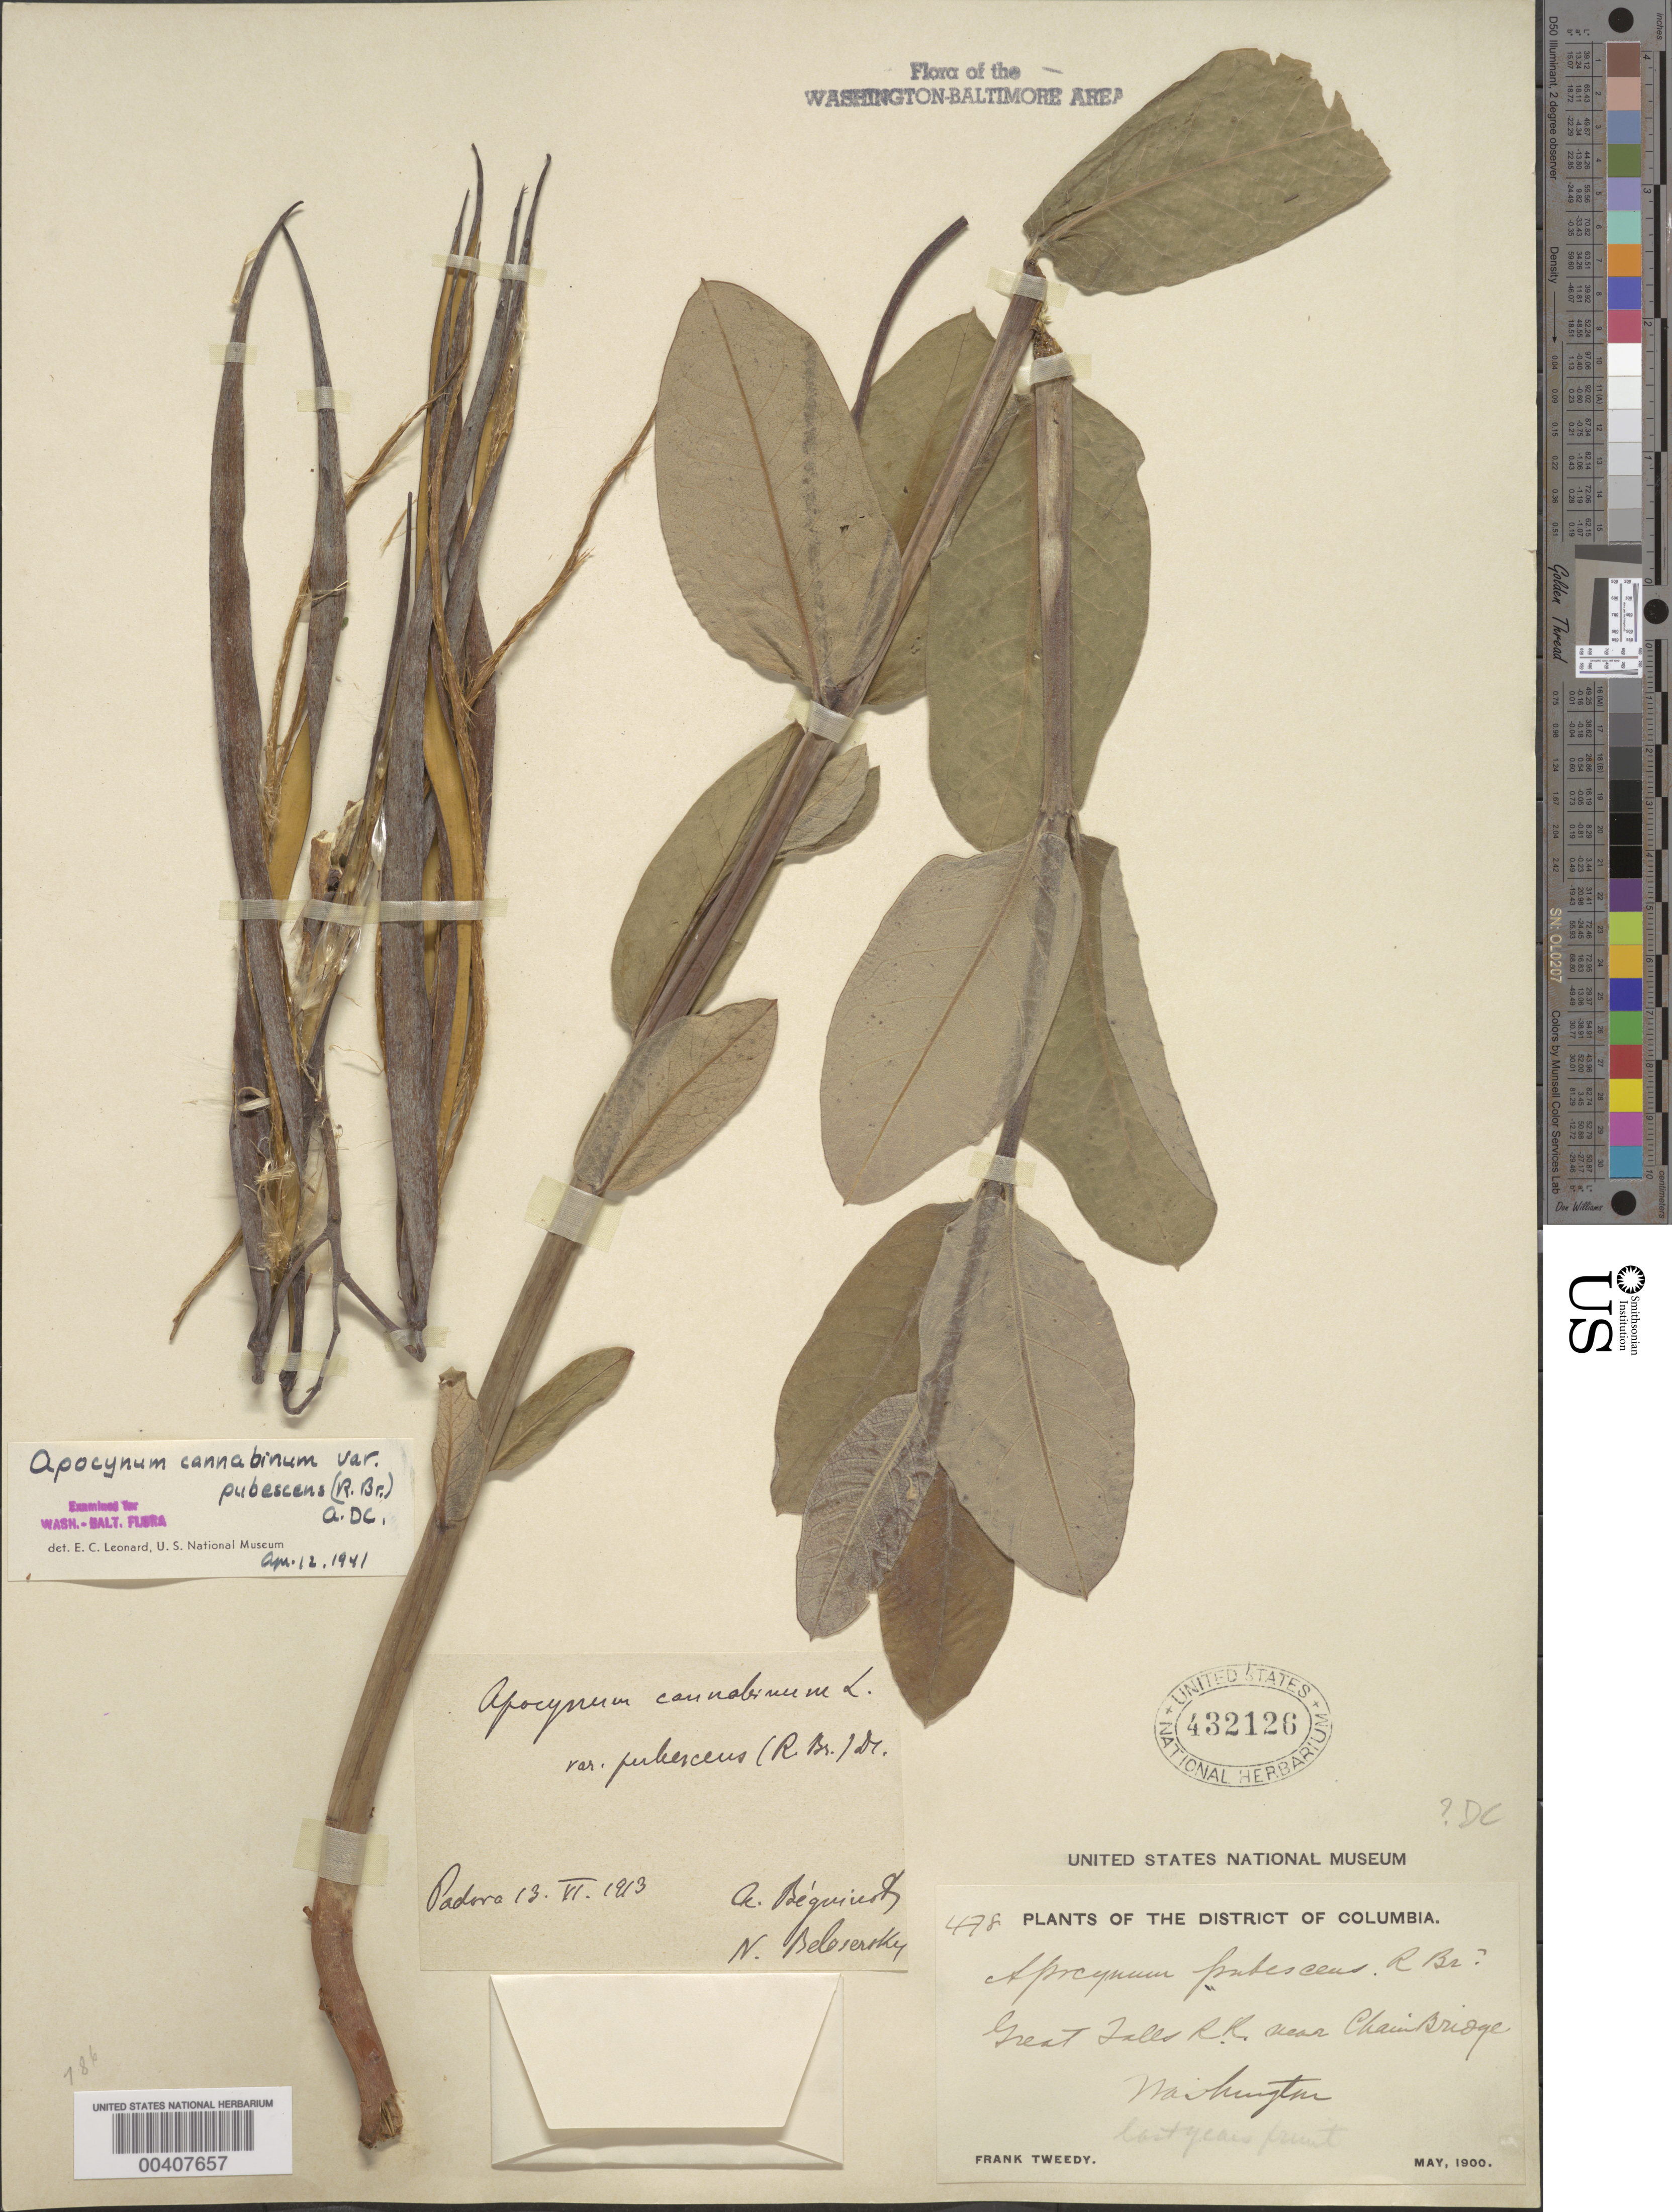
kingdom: Plantae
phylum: Tracheophyta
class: Magnoliopsida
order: Gentianales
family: Apocynaceae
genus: Apocynum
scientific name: Apocynum cannabinum var. pubescens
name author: (Mitch. ex R. Br.) A. DC.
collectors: F. Tweedy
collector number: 478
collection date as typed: May 1900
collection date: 1900-05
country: United States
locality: Great Falls Railroad near Chain Bridge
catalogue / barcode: US 432126